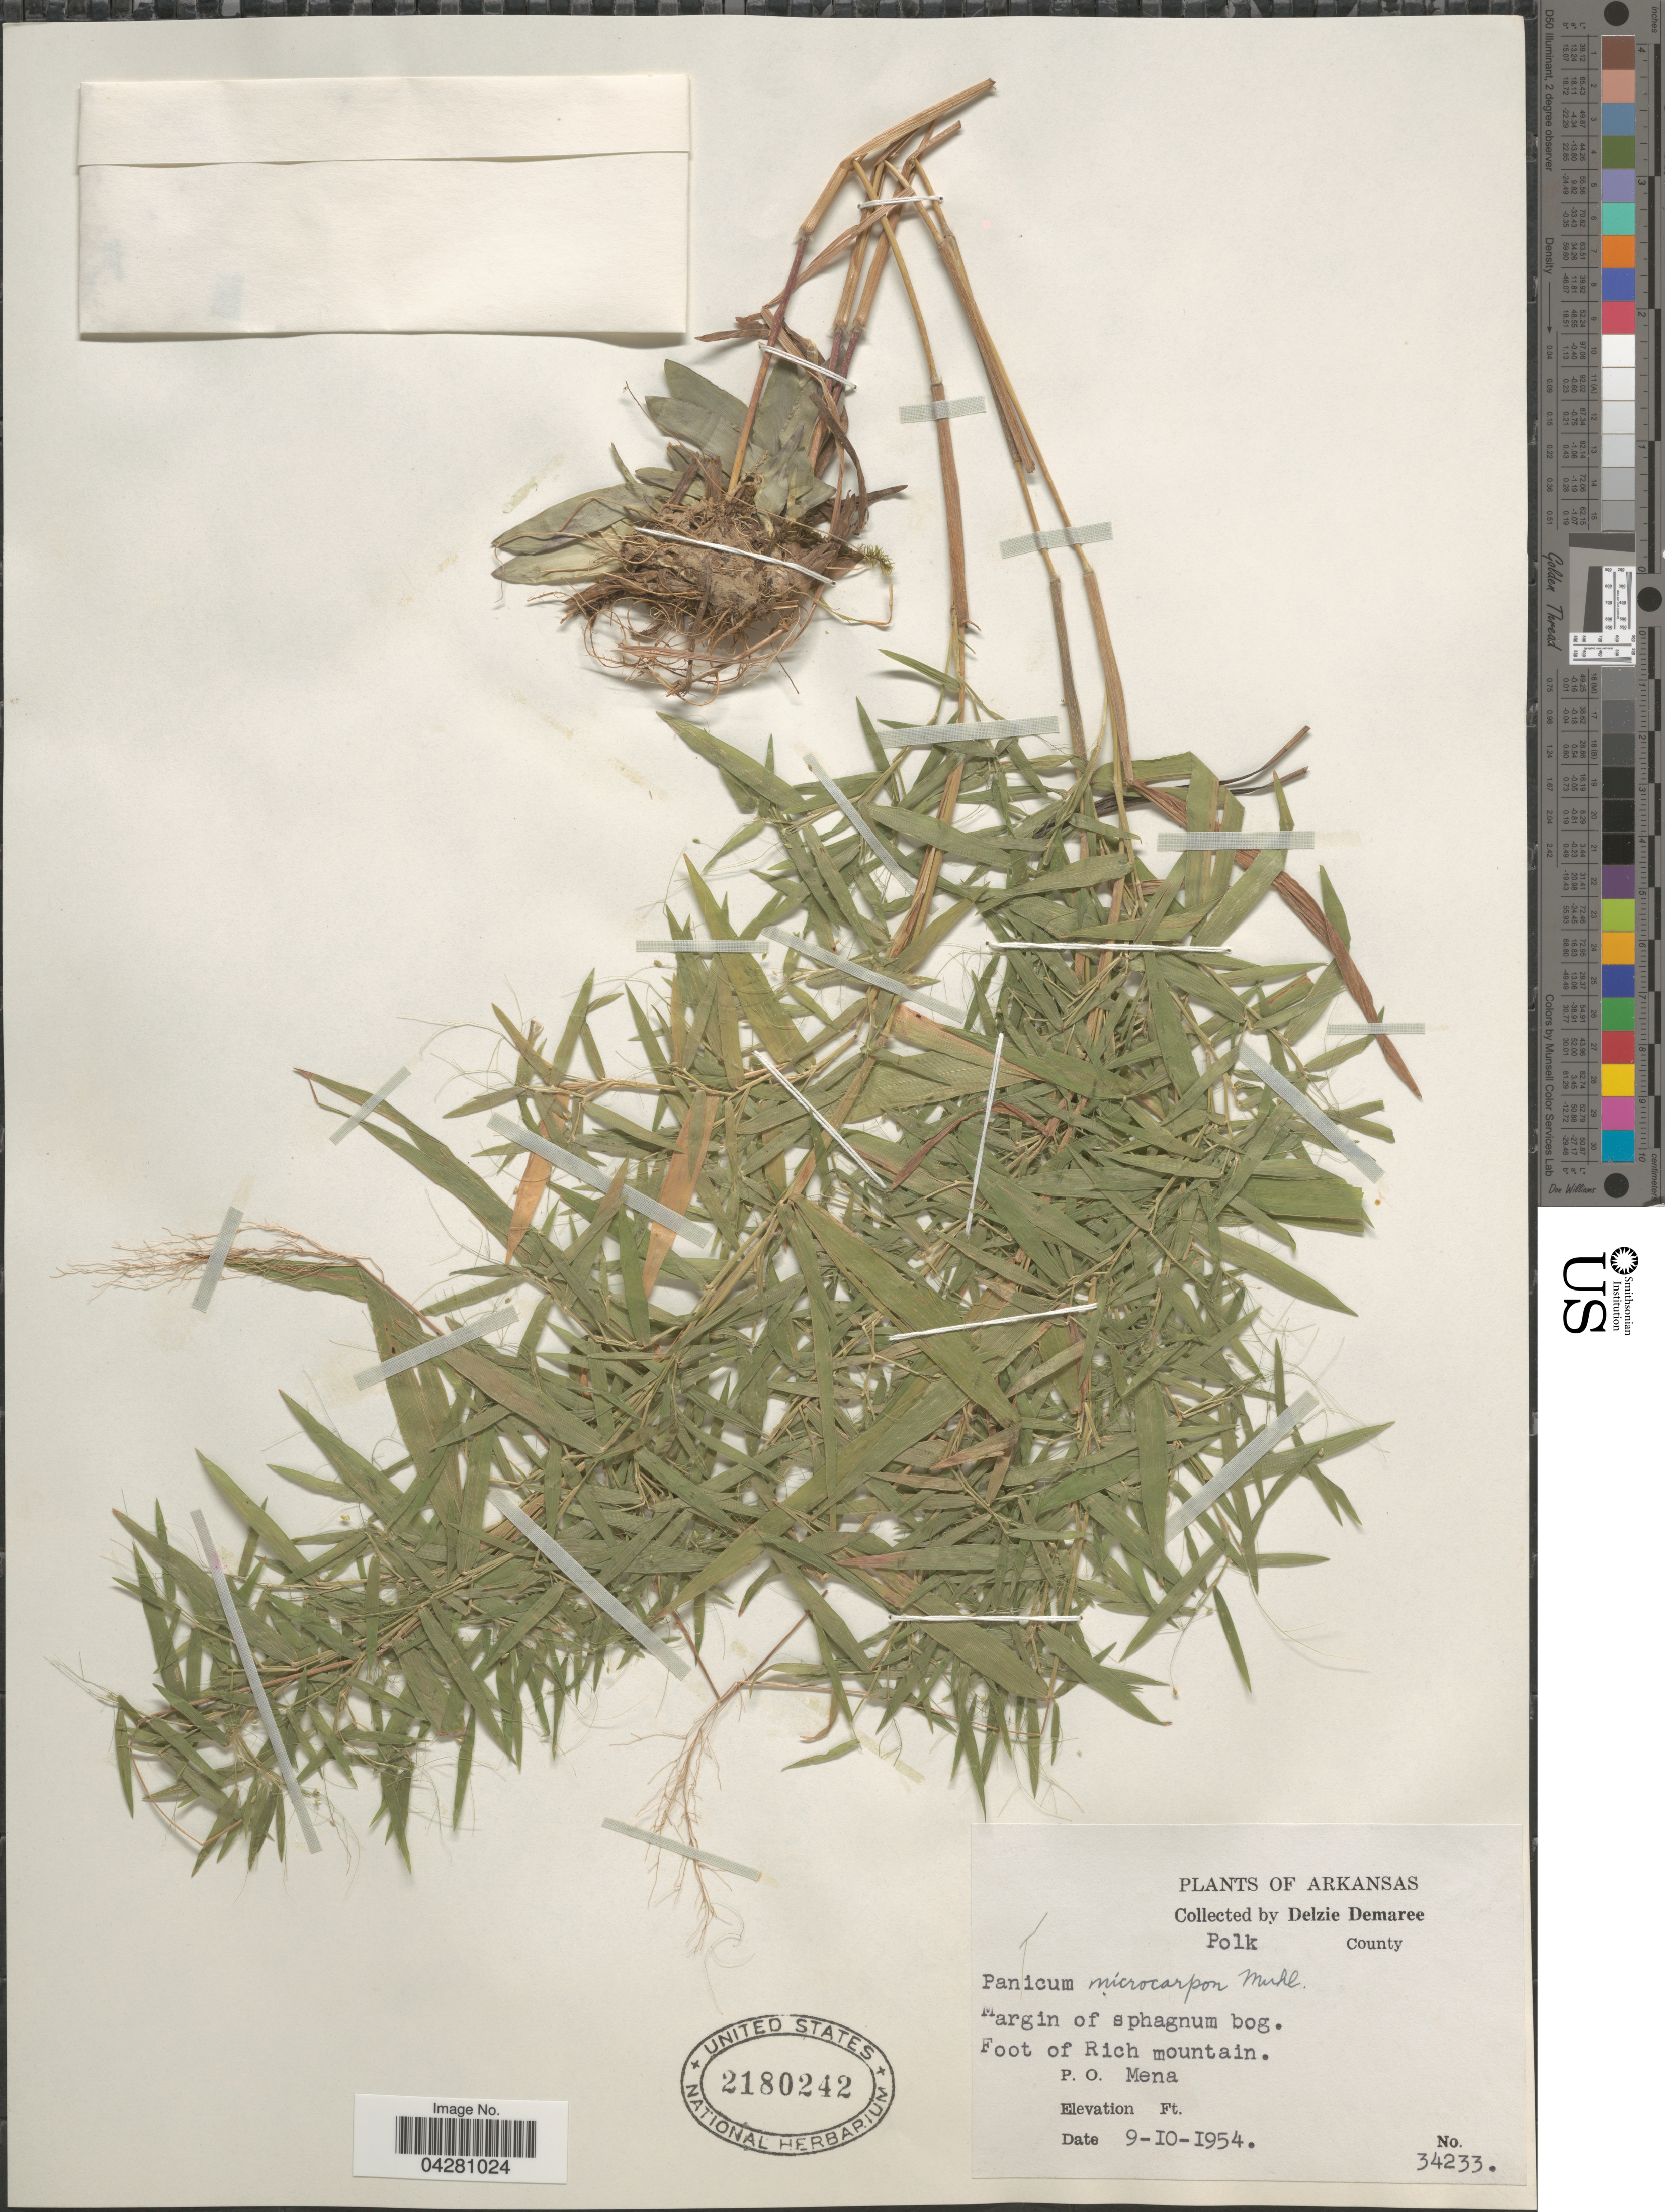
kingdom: Plantae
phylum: Tracheophyta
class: Liliopsida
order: Poales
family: Poaceae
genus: Dichanthelium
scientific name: Dichanthelium dichotomum var. dichotomum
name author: (L.) Gould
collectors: D. Demaree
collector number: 34233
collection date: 1954-09-10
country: United States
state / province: Arkansas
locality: Polk County. Foot of Rich mountain. P. O. Mena.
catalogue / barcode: US 2180242